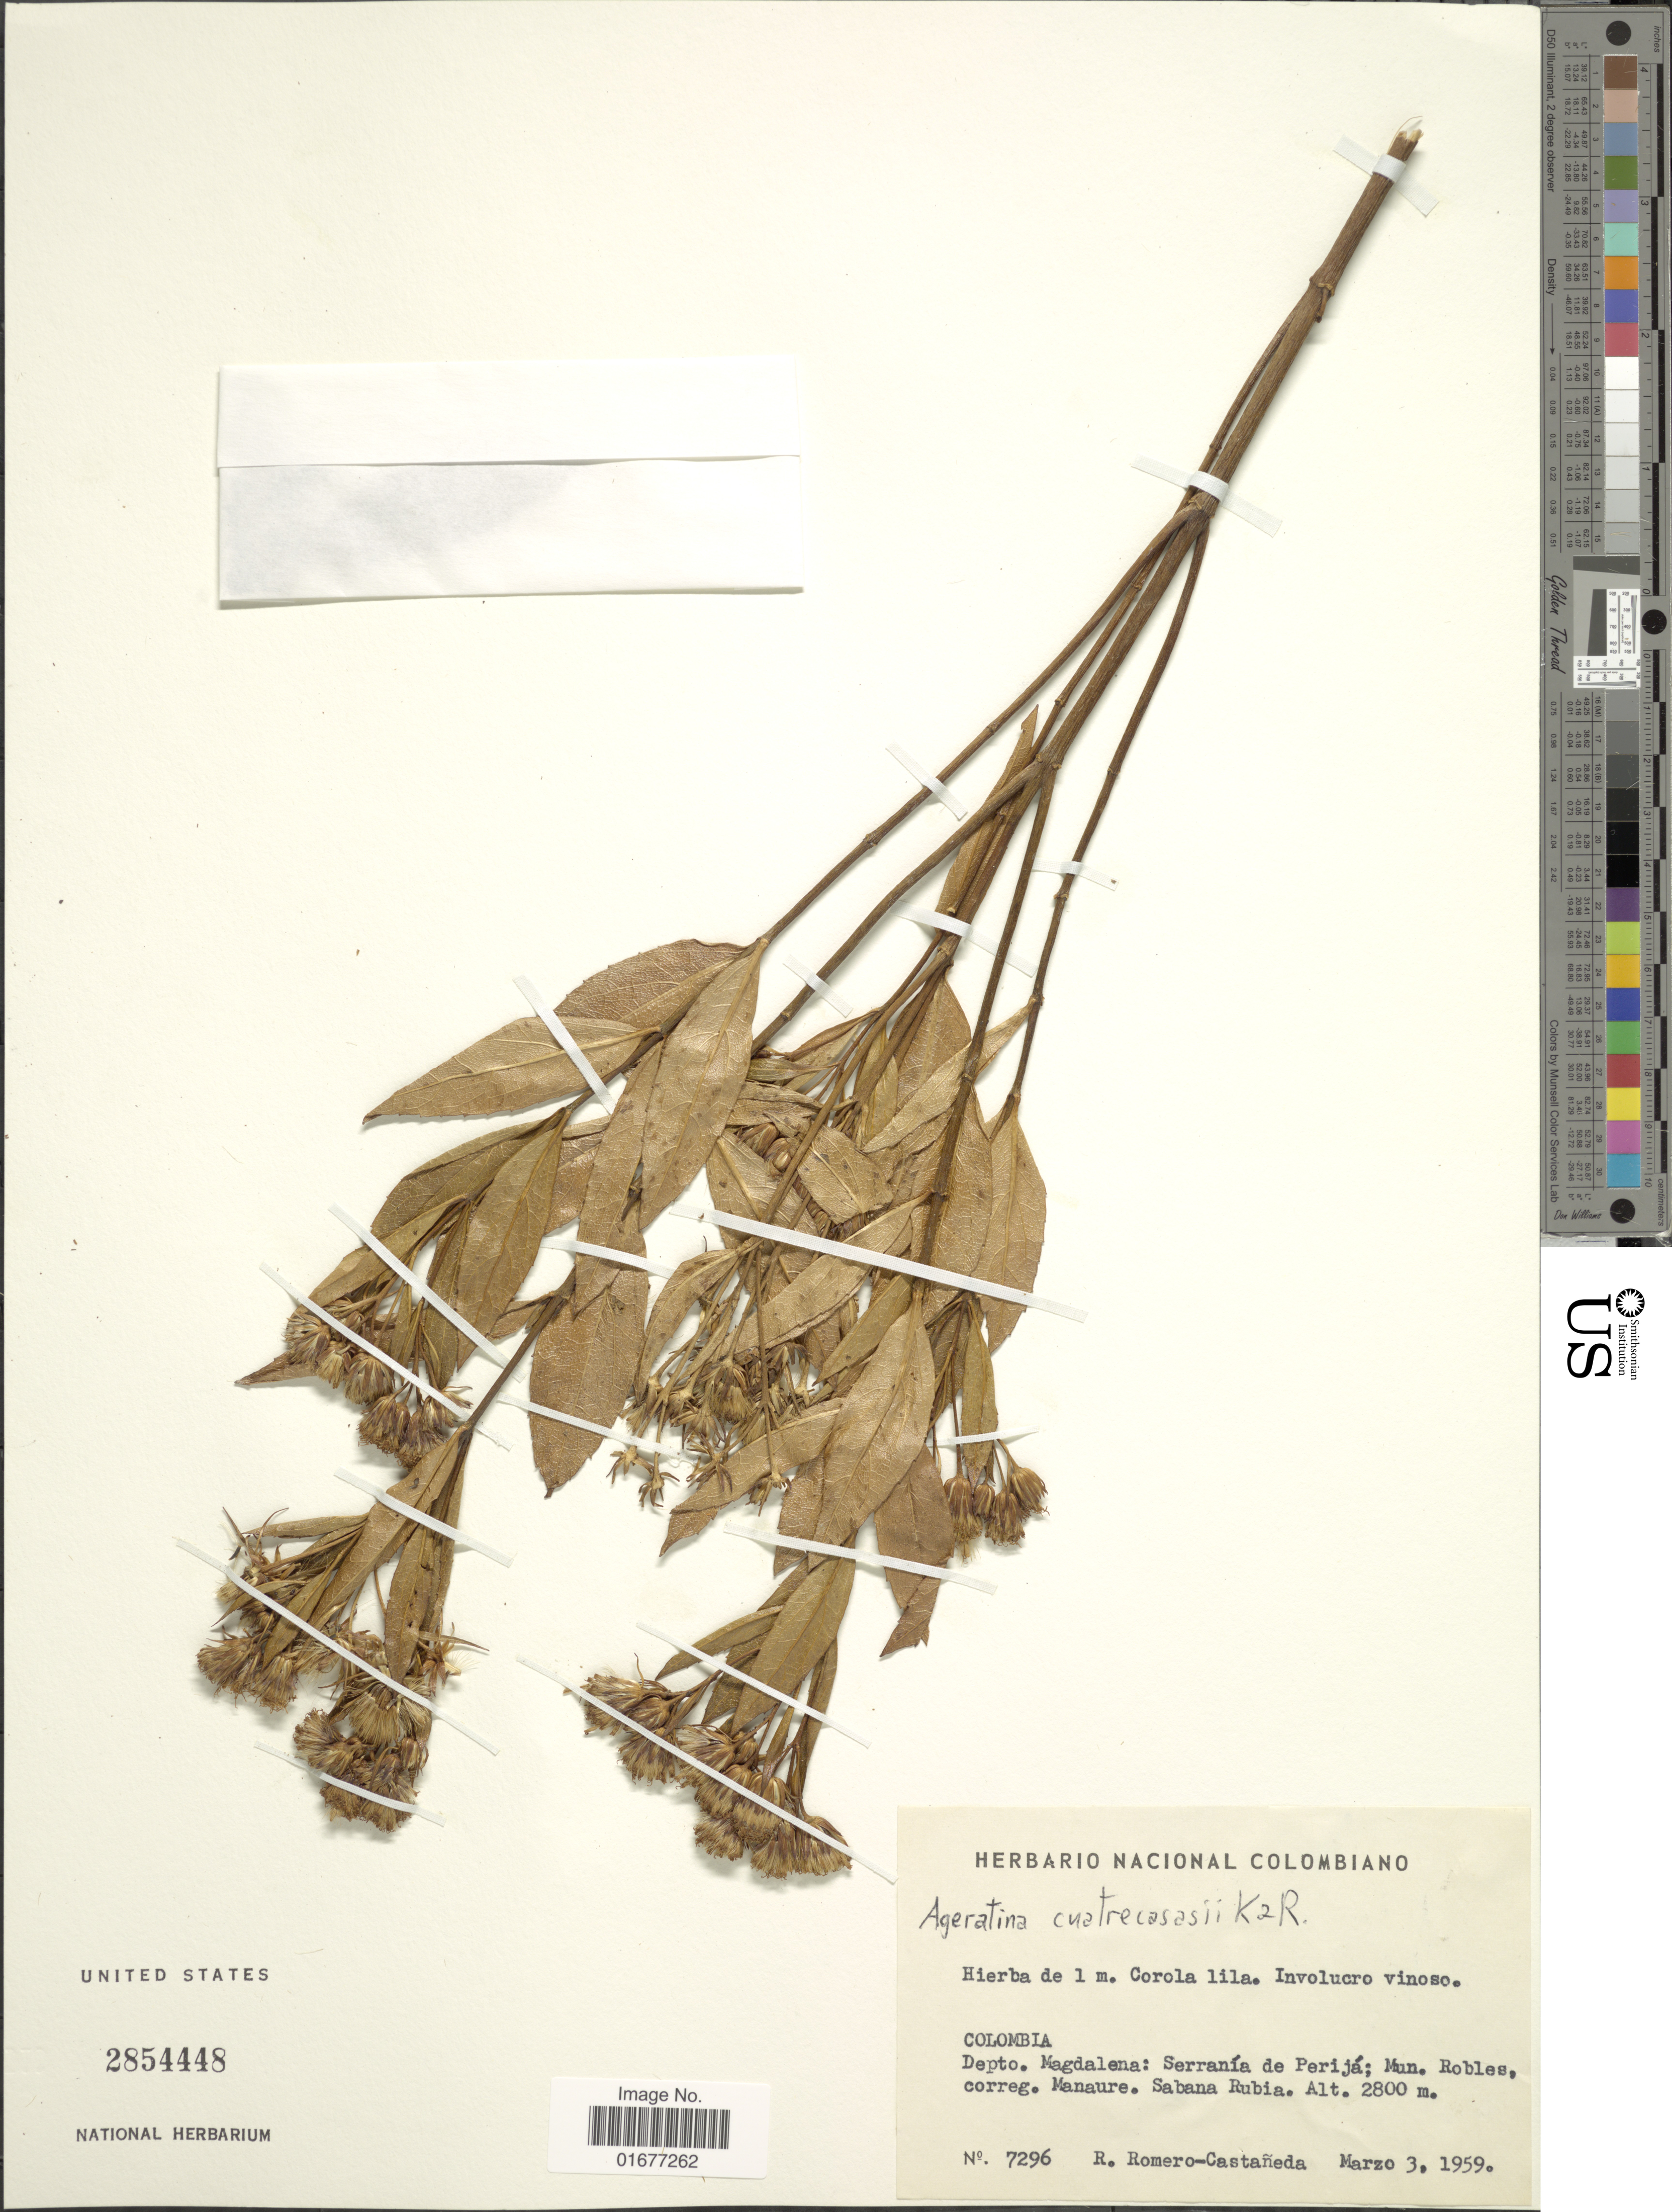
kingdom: Plantae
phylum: Tracheophyta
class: Magnoliopsida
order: Asterales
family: Asteraceae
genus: Ageratina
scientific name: Ageratina cuatrecasasii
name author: R.M. King & H. Rob.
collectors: R. Romero Castañeda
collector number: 7296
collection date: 1959-03-03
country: Colombia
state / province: Magdalena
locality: Serrania de Perija; mun. Robles, correg., Manaure, Sabana Rubia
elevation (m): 2800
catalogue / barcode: US 2854448